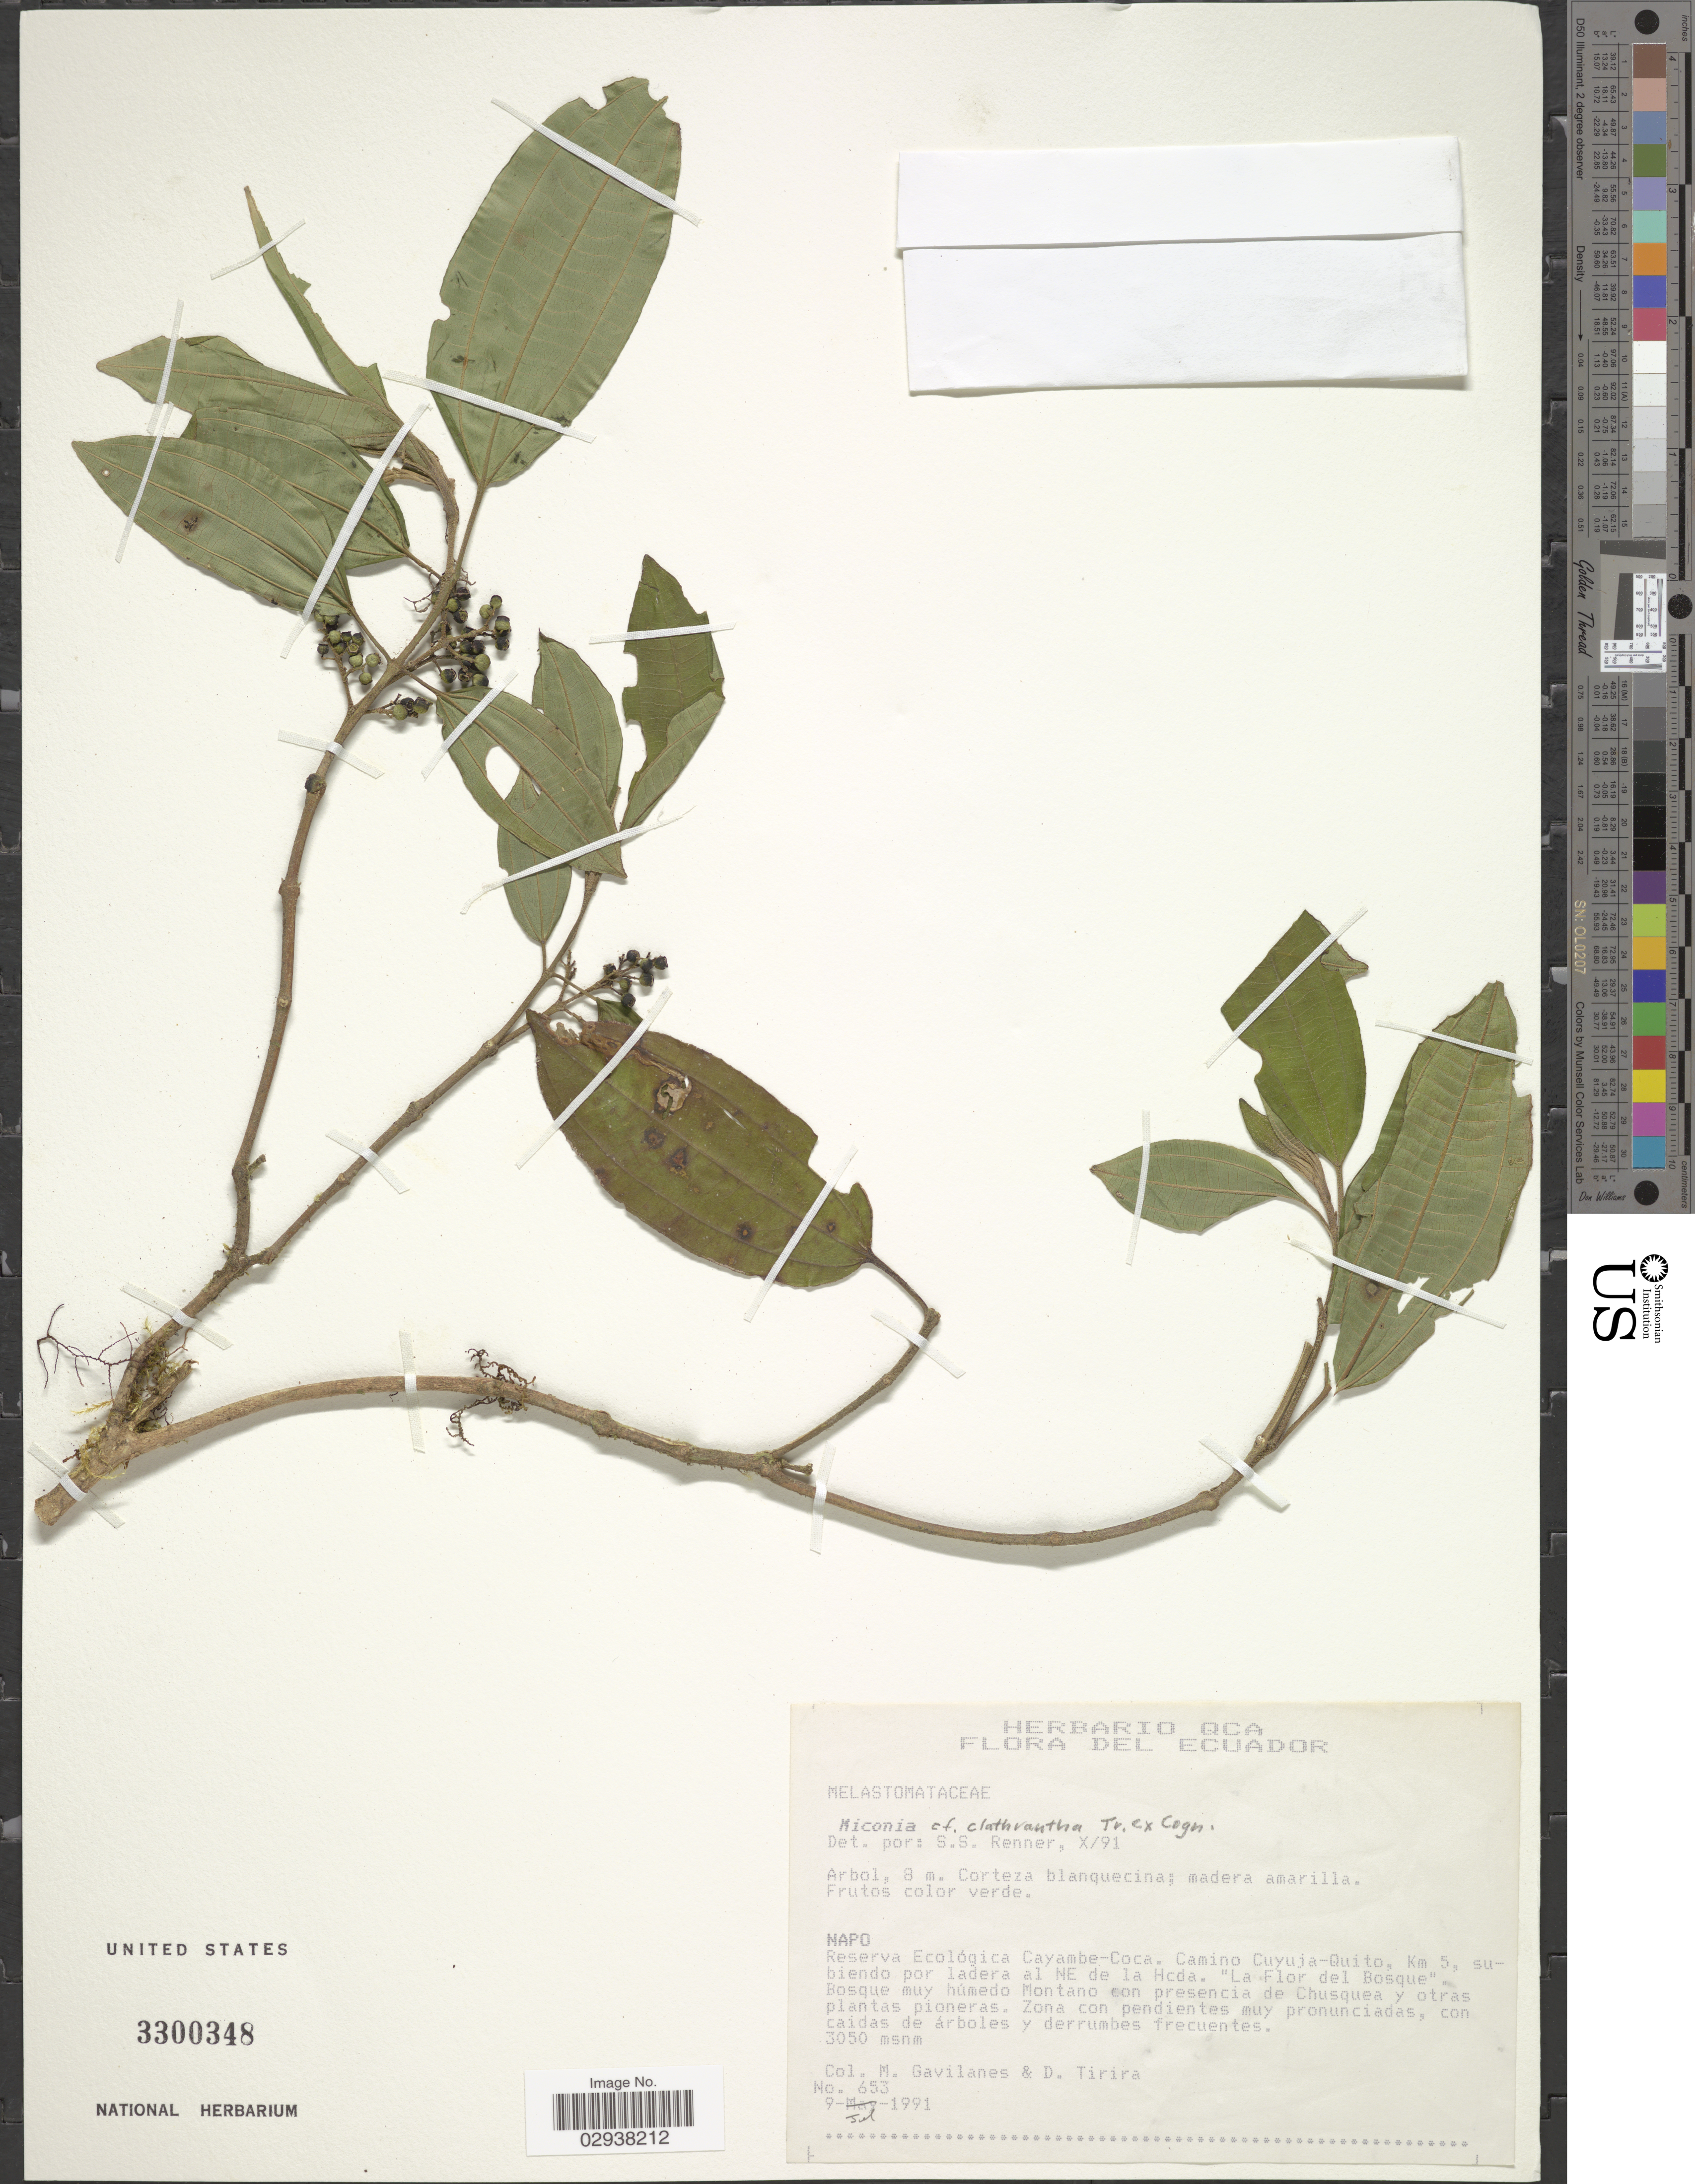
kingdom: Plantae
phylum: Tracheophyta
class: Magnoliopsida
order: Myrtales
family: Melastomataceae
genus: Miconia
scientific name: Miconia clathrantha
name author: Triana ex Cogn. in A. DC.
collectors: M. Gavilanes & D. Tirira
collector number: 653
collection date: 1991-07-09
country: Ecuador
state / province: Napo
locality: Reserva Ecológica Cayambe-Coca, Camino Cuyuja-Quito, Km 5, subiendo por ladera al NE de la Hcda. "La Flor del Bosque".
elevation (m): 3050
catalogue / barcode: US 3300348